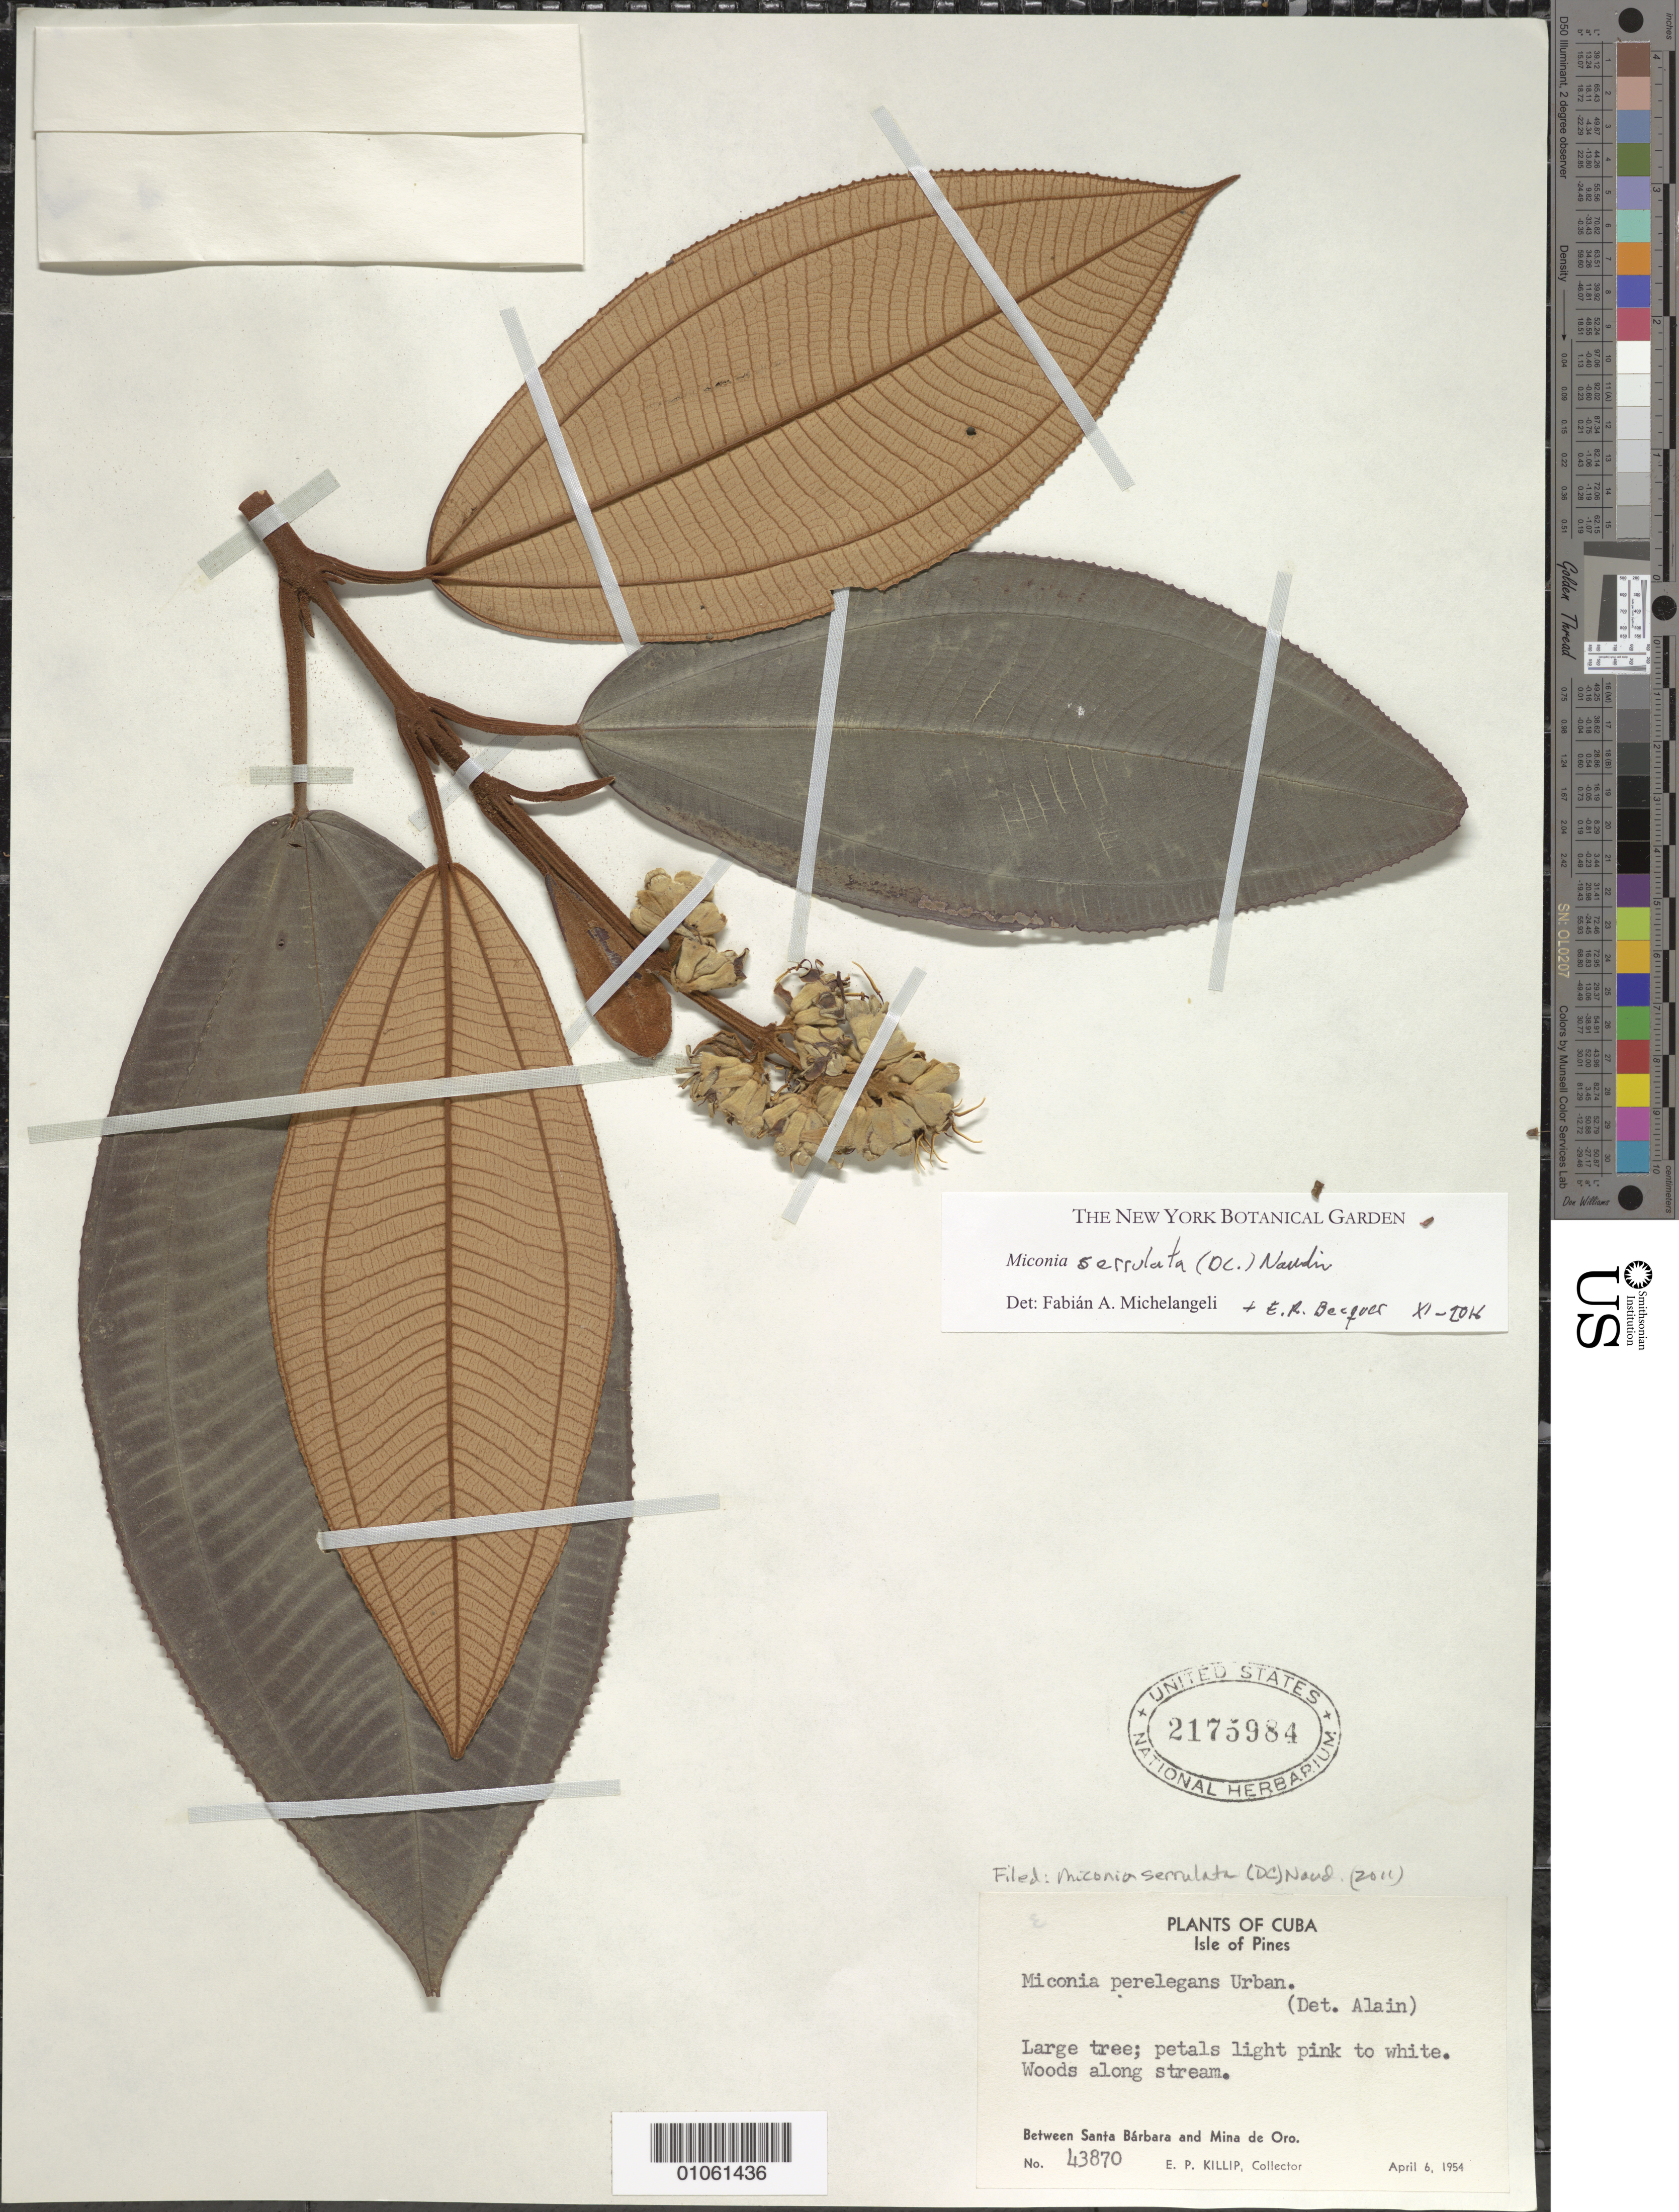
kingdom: Plantae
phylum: Tracheophyta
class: Magnoliopsida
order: Myrtales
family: Melastomataceae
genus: Miconia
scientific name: Miconia serrulata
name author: (DC.) Naudin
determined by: Bécquer Granados, E. R.; Michelangeli, F. A.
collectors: E. P. Killip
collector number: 43870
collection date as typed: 06 Apr 1954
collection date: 1954-04-06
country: Cuba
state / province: Isla de La Juventud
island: Isla de la Juventud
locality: Isle of Pines, Santa Bárbara to Mina de Oro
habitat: Woods along stream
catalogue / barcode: US 2175984